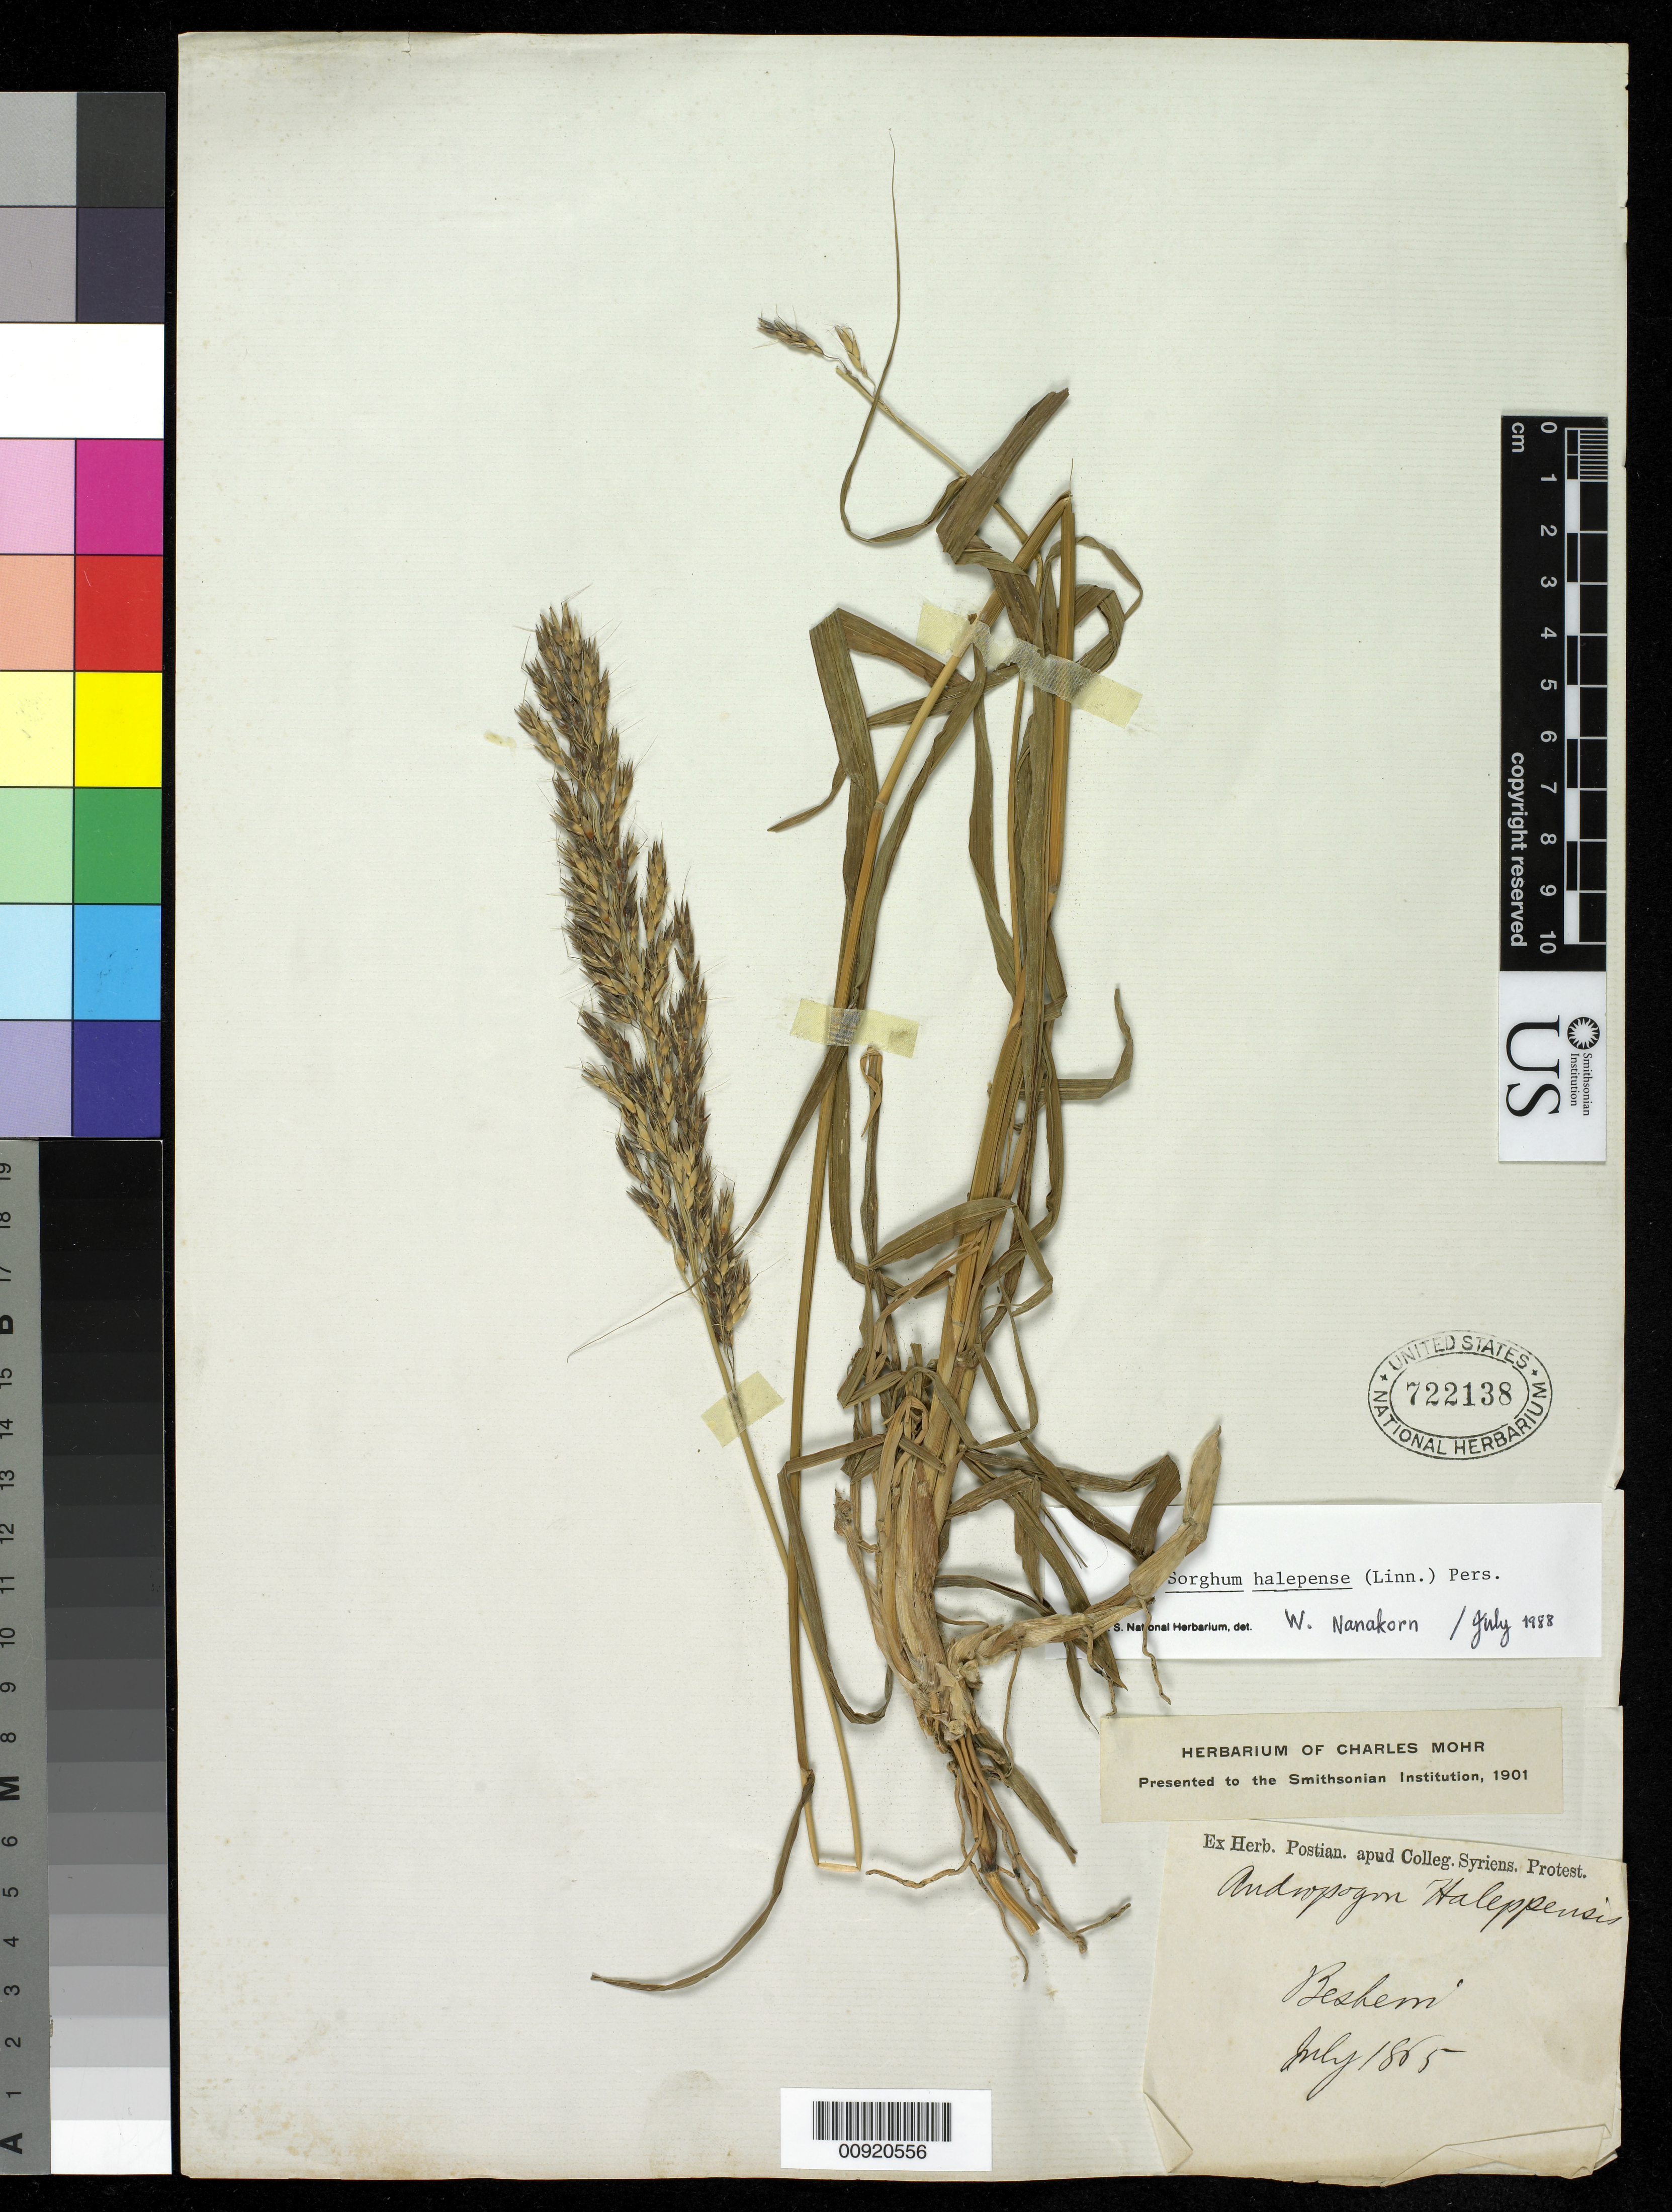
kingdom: Plantae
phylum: Tracheophyta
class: Liliopsida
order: Poales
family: Poaceae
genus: Sorghum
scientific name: Sorghum halepense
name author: (L.) Pers.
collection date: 1885-07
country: Syria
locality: Beshem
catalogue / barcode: US 722138